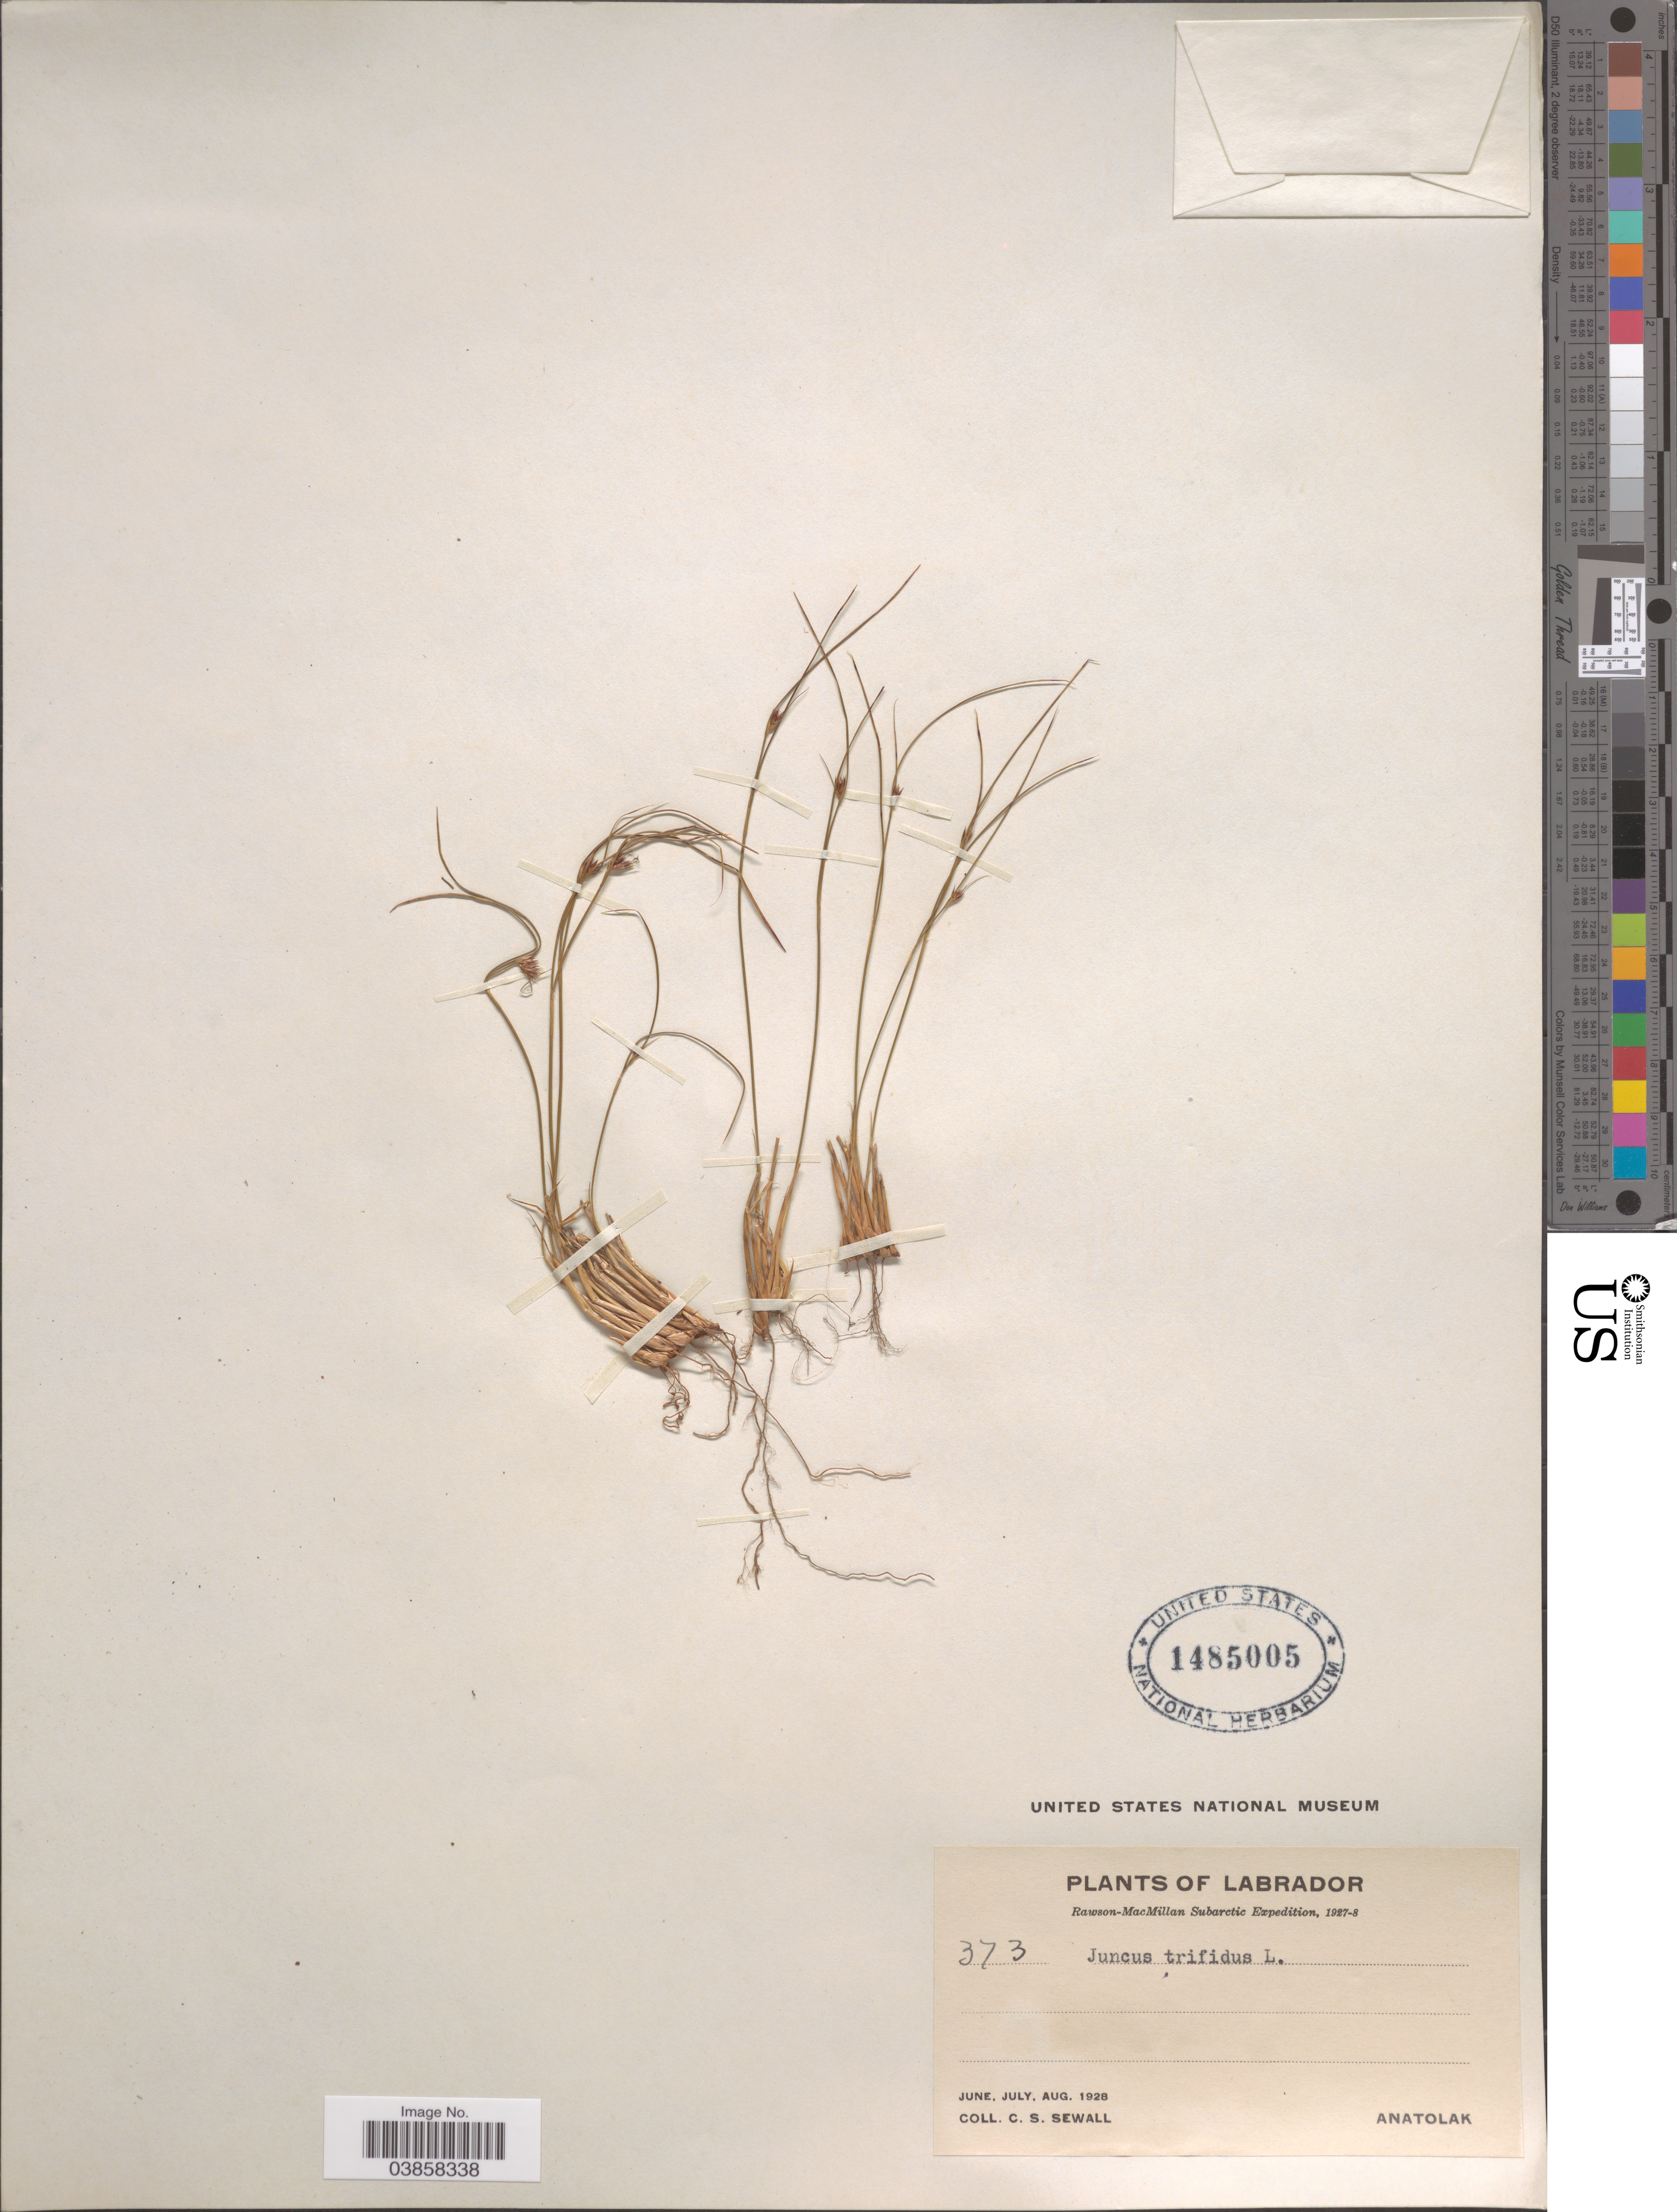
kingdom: Plantae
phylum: Tracheophyta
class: Liliopsida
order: Poales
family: Juncaceae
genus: Juncus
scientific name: Juncus trifidus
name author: L.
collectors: C. Sewall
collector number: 373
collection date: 1928-06/1928-08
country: Canada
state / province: Newfoundland and Labrador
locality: Labrador. Rawson-MacMillan Subarctic. Anatolak.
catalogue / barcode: US 1485005